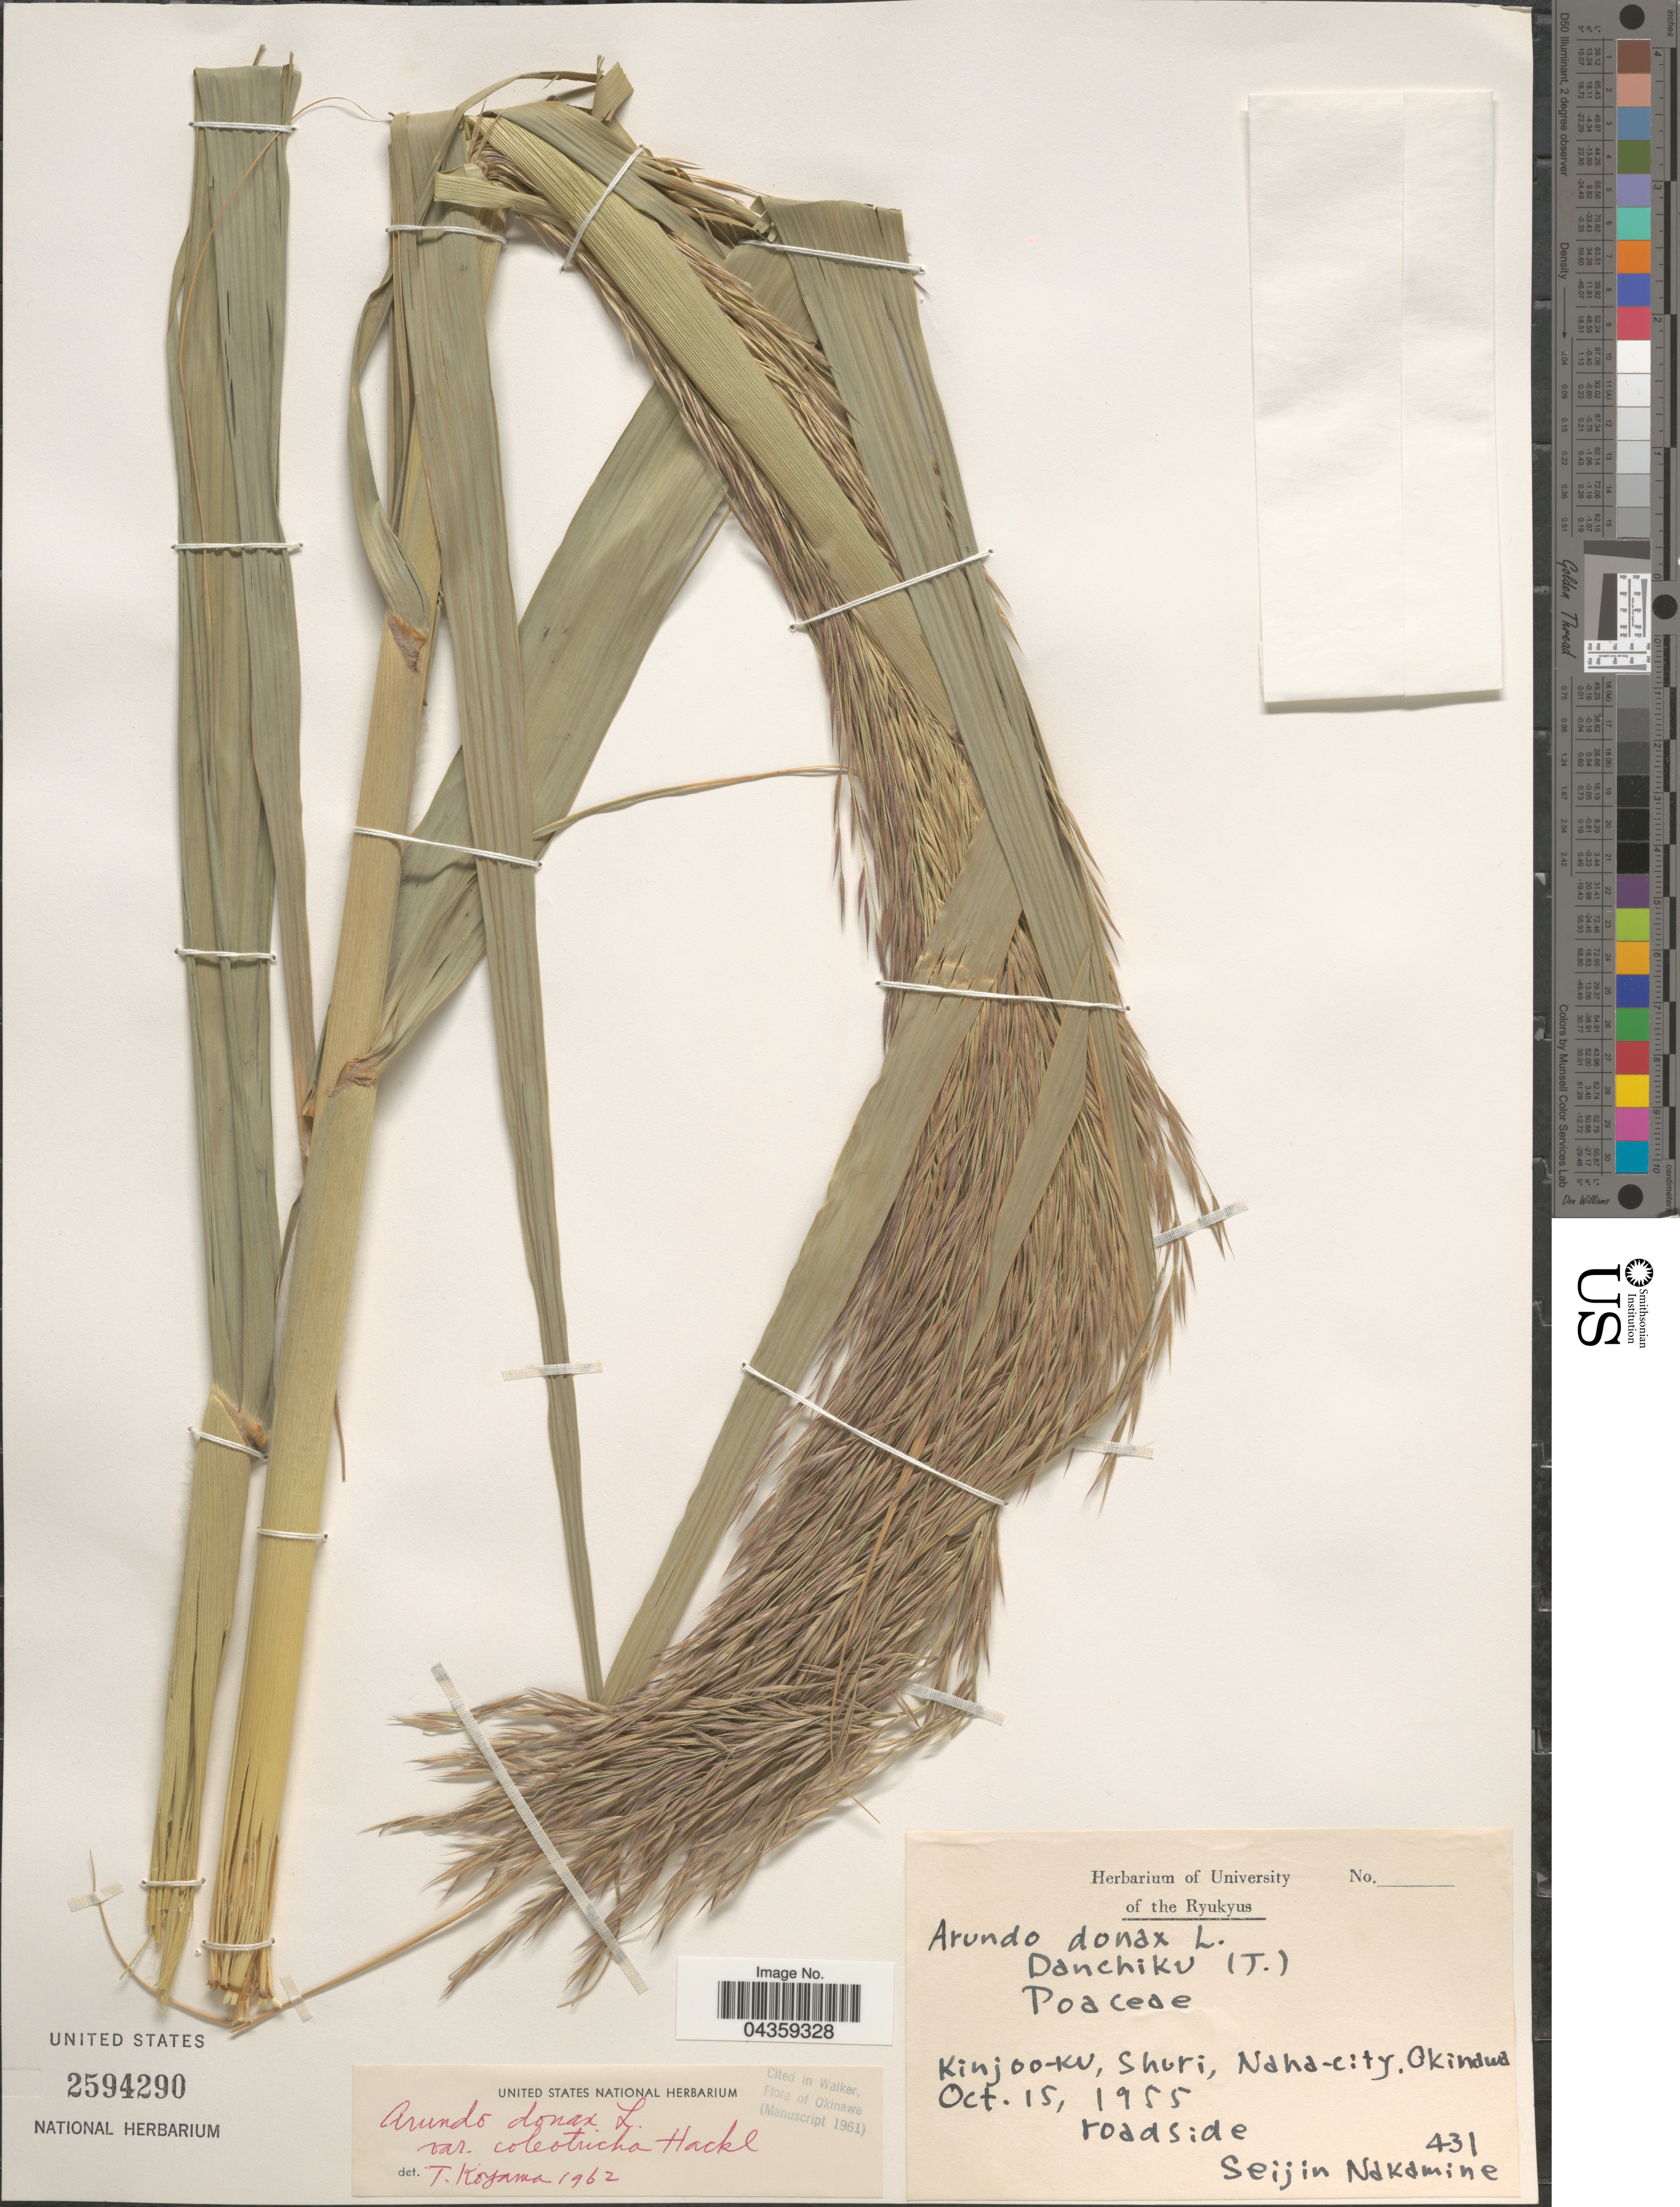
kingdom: Plantae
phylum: Tracheophyta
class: Liliopsida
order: Poales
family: Poaceae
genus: Arundo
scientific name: Arundo donax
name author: L.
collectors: S. Nakamine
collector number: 431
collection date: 1955-10-15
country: Japan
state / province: Okinawa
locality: Kinjoo-Ku, Shuri, Naha-city.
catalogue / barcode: US 2594290